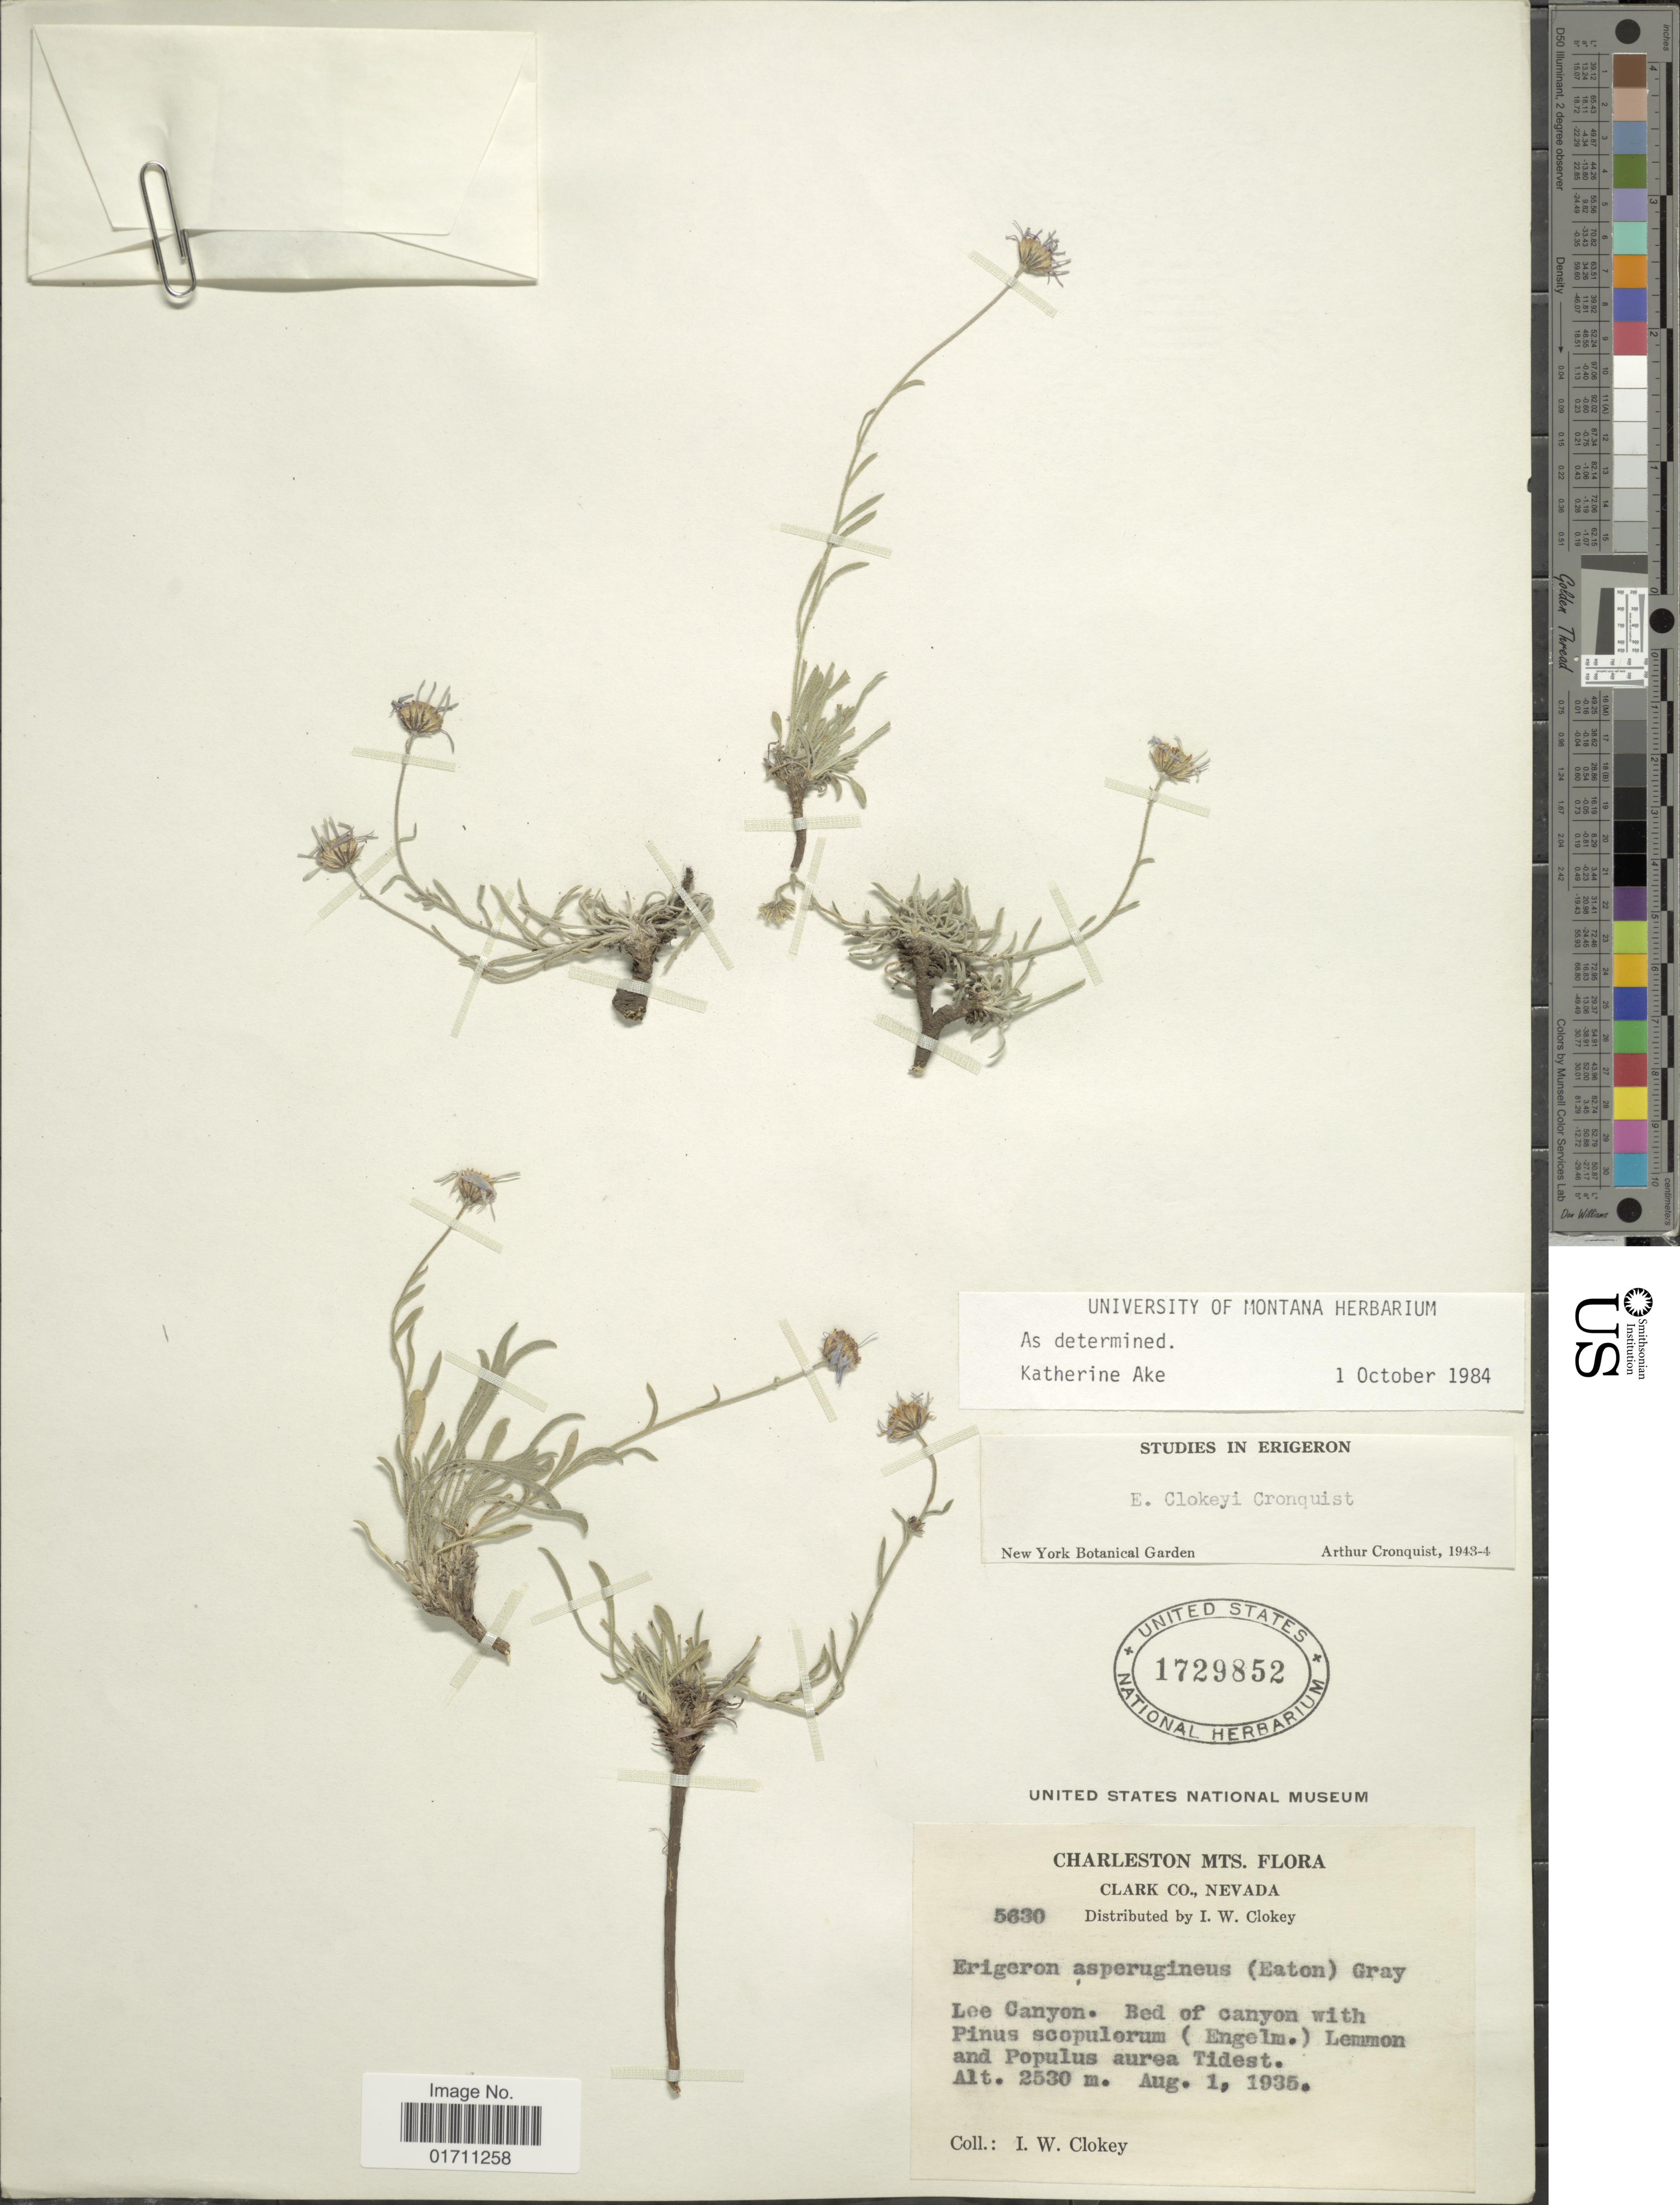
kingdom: Plantae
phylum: Tracheophyta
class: Magnoliopsida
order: Asterales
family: Asteraceae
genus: Erigeron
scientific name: Erigeron clokeyi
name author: Cronq.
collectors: I. W. Clokey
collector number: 5630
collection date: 1935-08-01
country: United States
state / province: Nevada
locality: Charleston Mts, Clark Co., Lee Canyon. Bed of canyon with Pinus scopulerum (Engelm.) Lemmon Populus aurea Tidest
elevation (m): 2530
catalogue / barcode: US 1729852